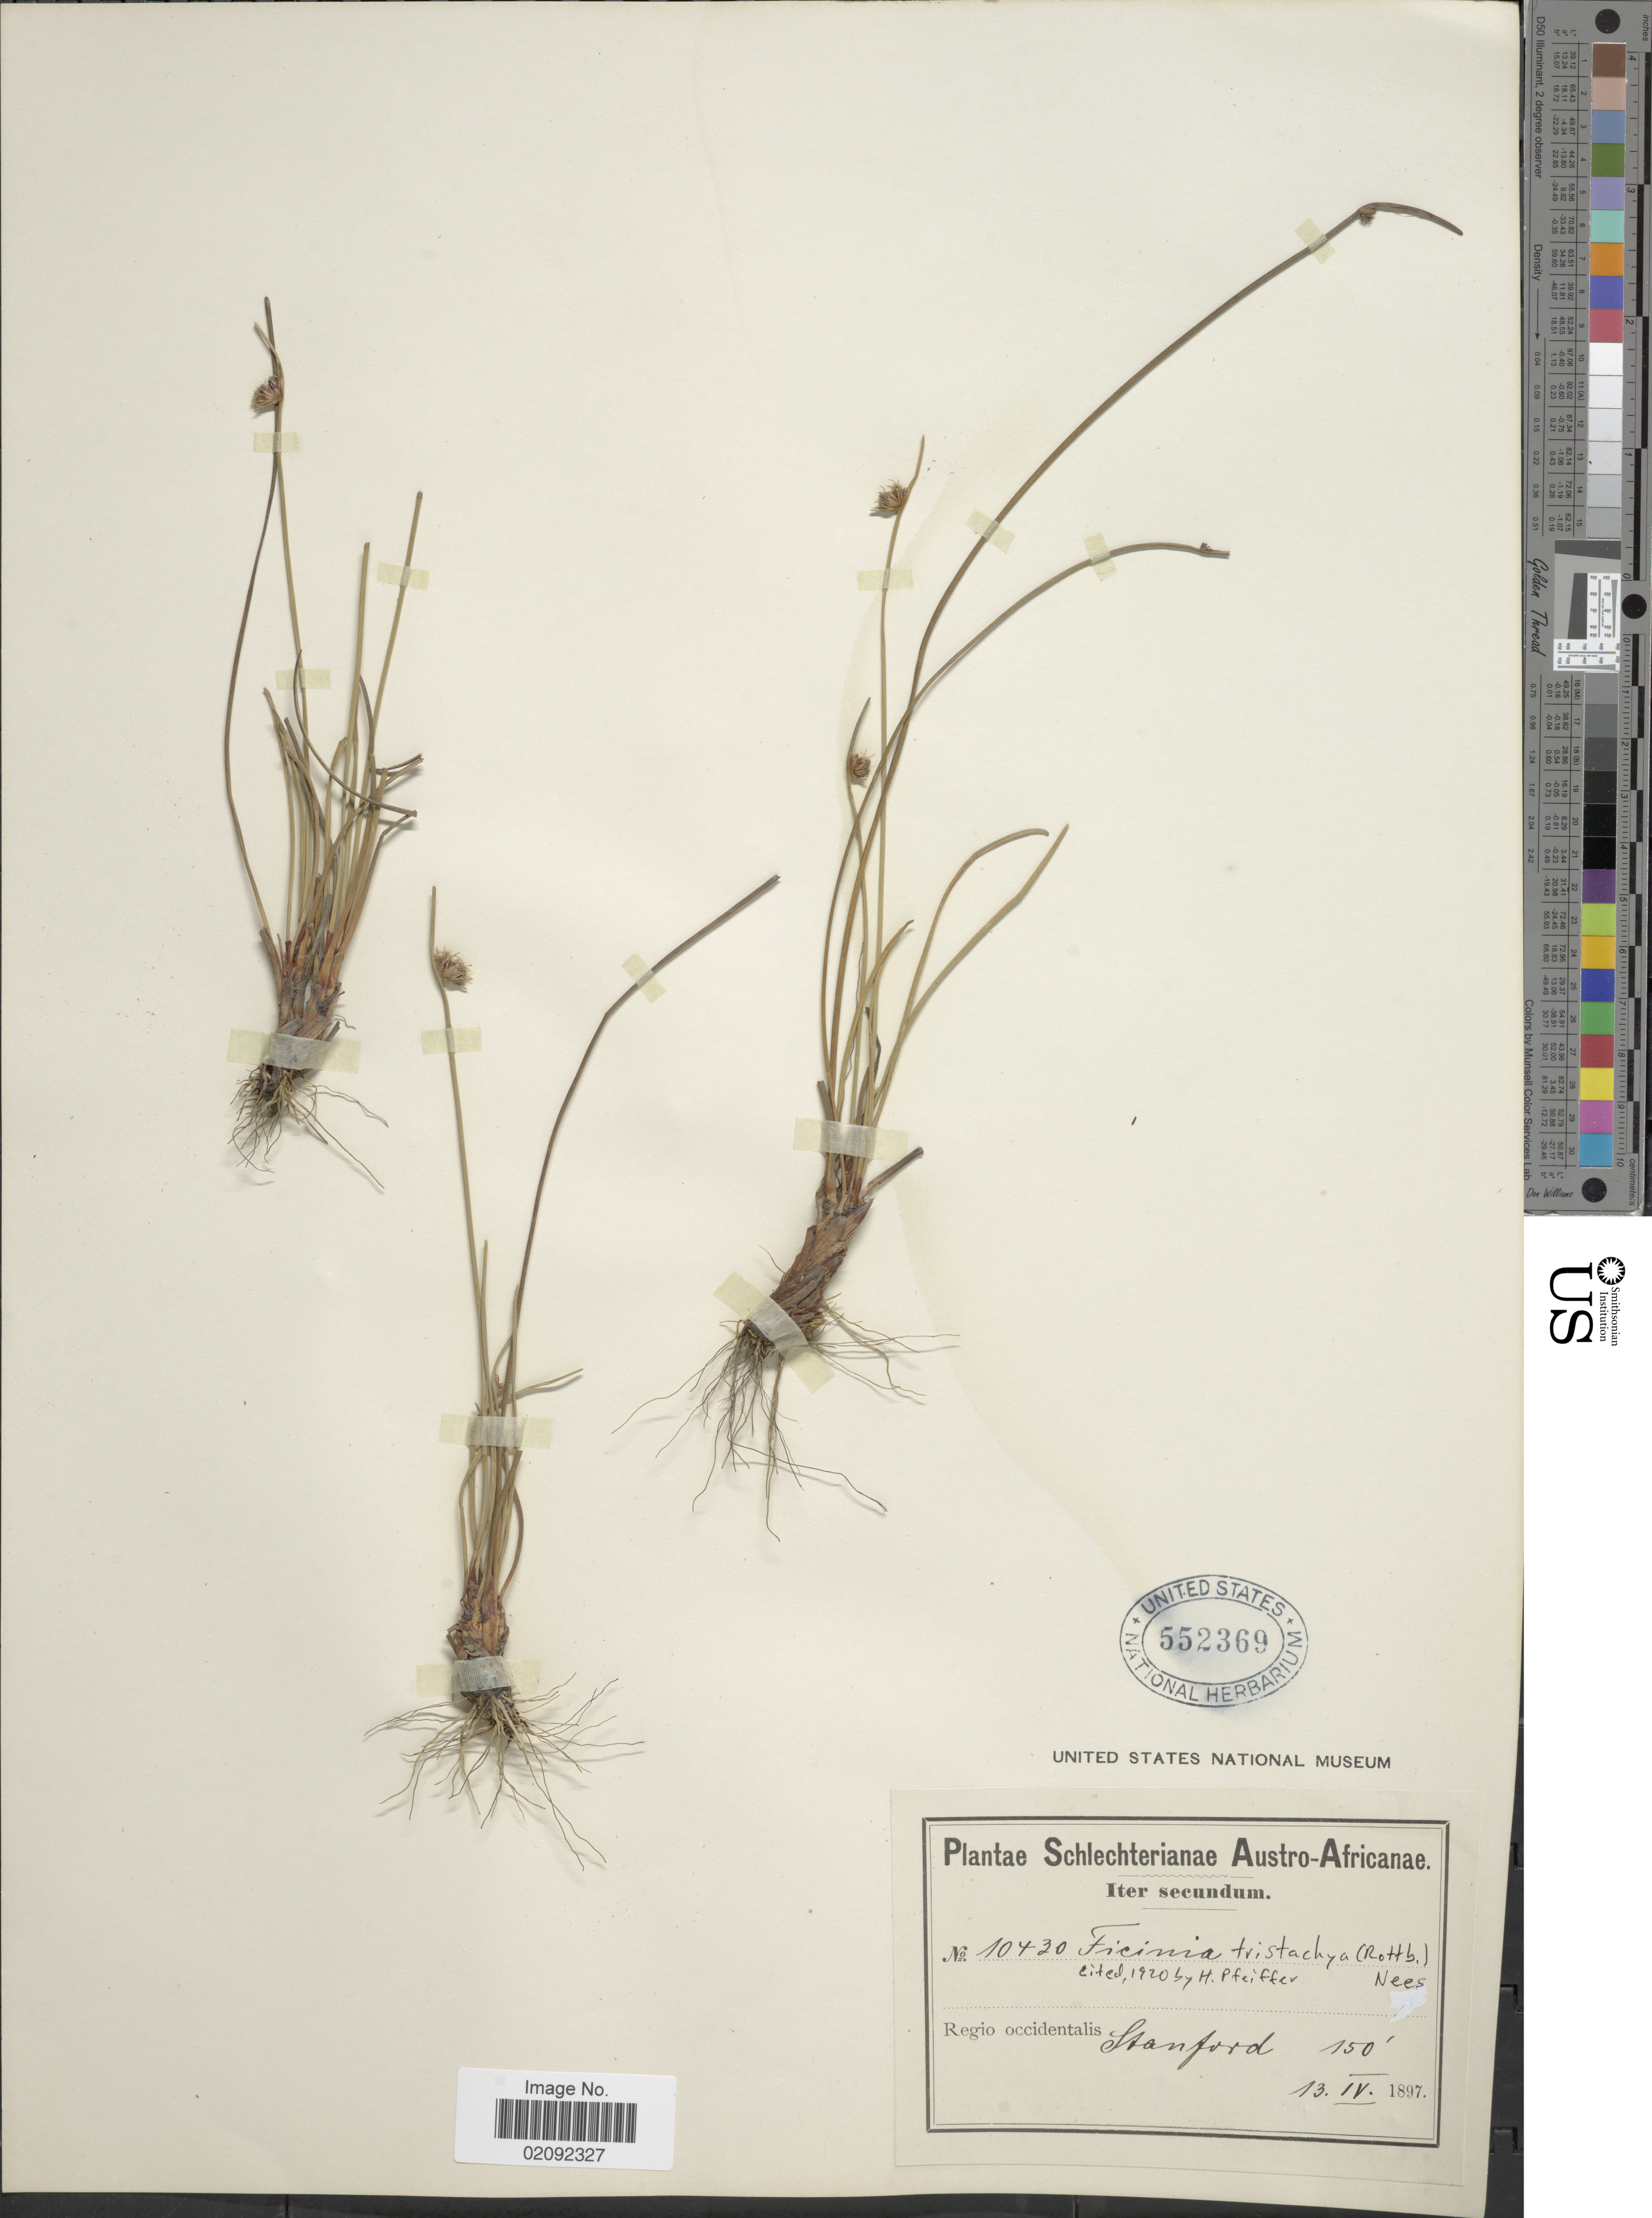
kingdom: Plantae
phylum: Tracheophyta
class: Liliopsida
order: Poales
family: Cyperaceae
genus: Ficinia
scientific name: Ficinia tristachya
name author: (Rottb.) Nees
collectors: -. Schlecter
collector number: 10430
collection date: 1897-04-13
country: South Africa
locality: Austro-Africanae, Regio occidentalis, Stanford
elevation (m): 46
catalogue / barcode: US 552369